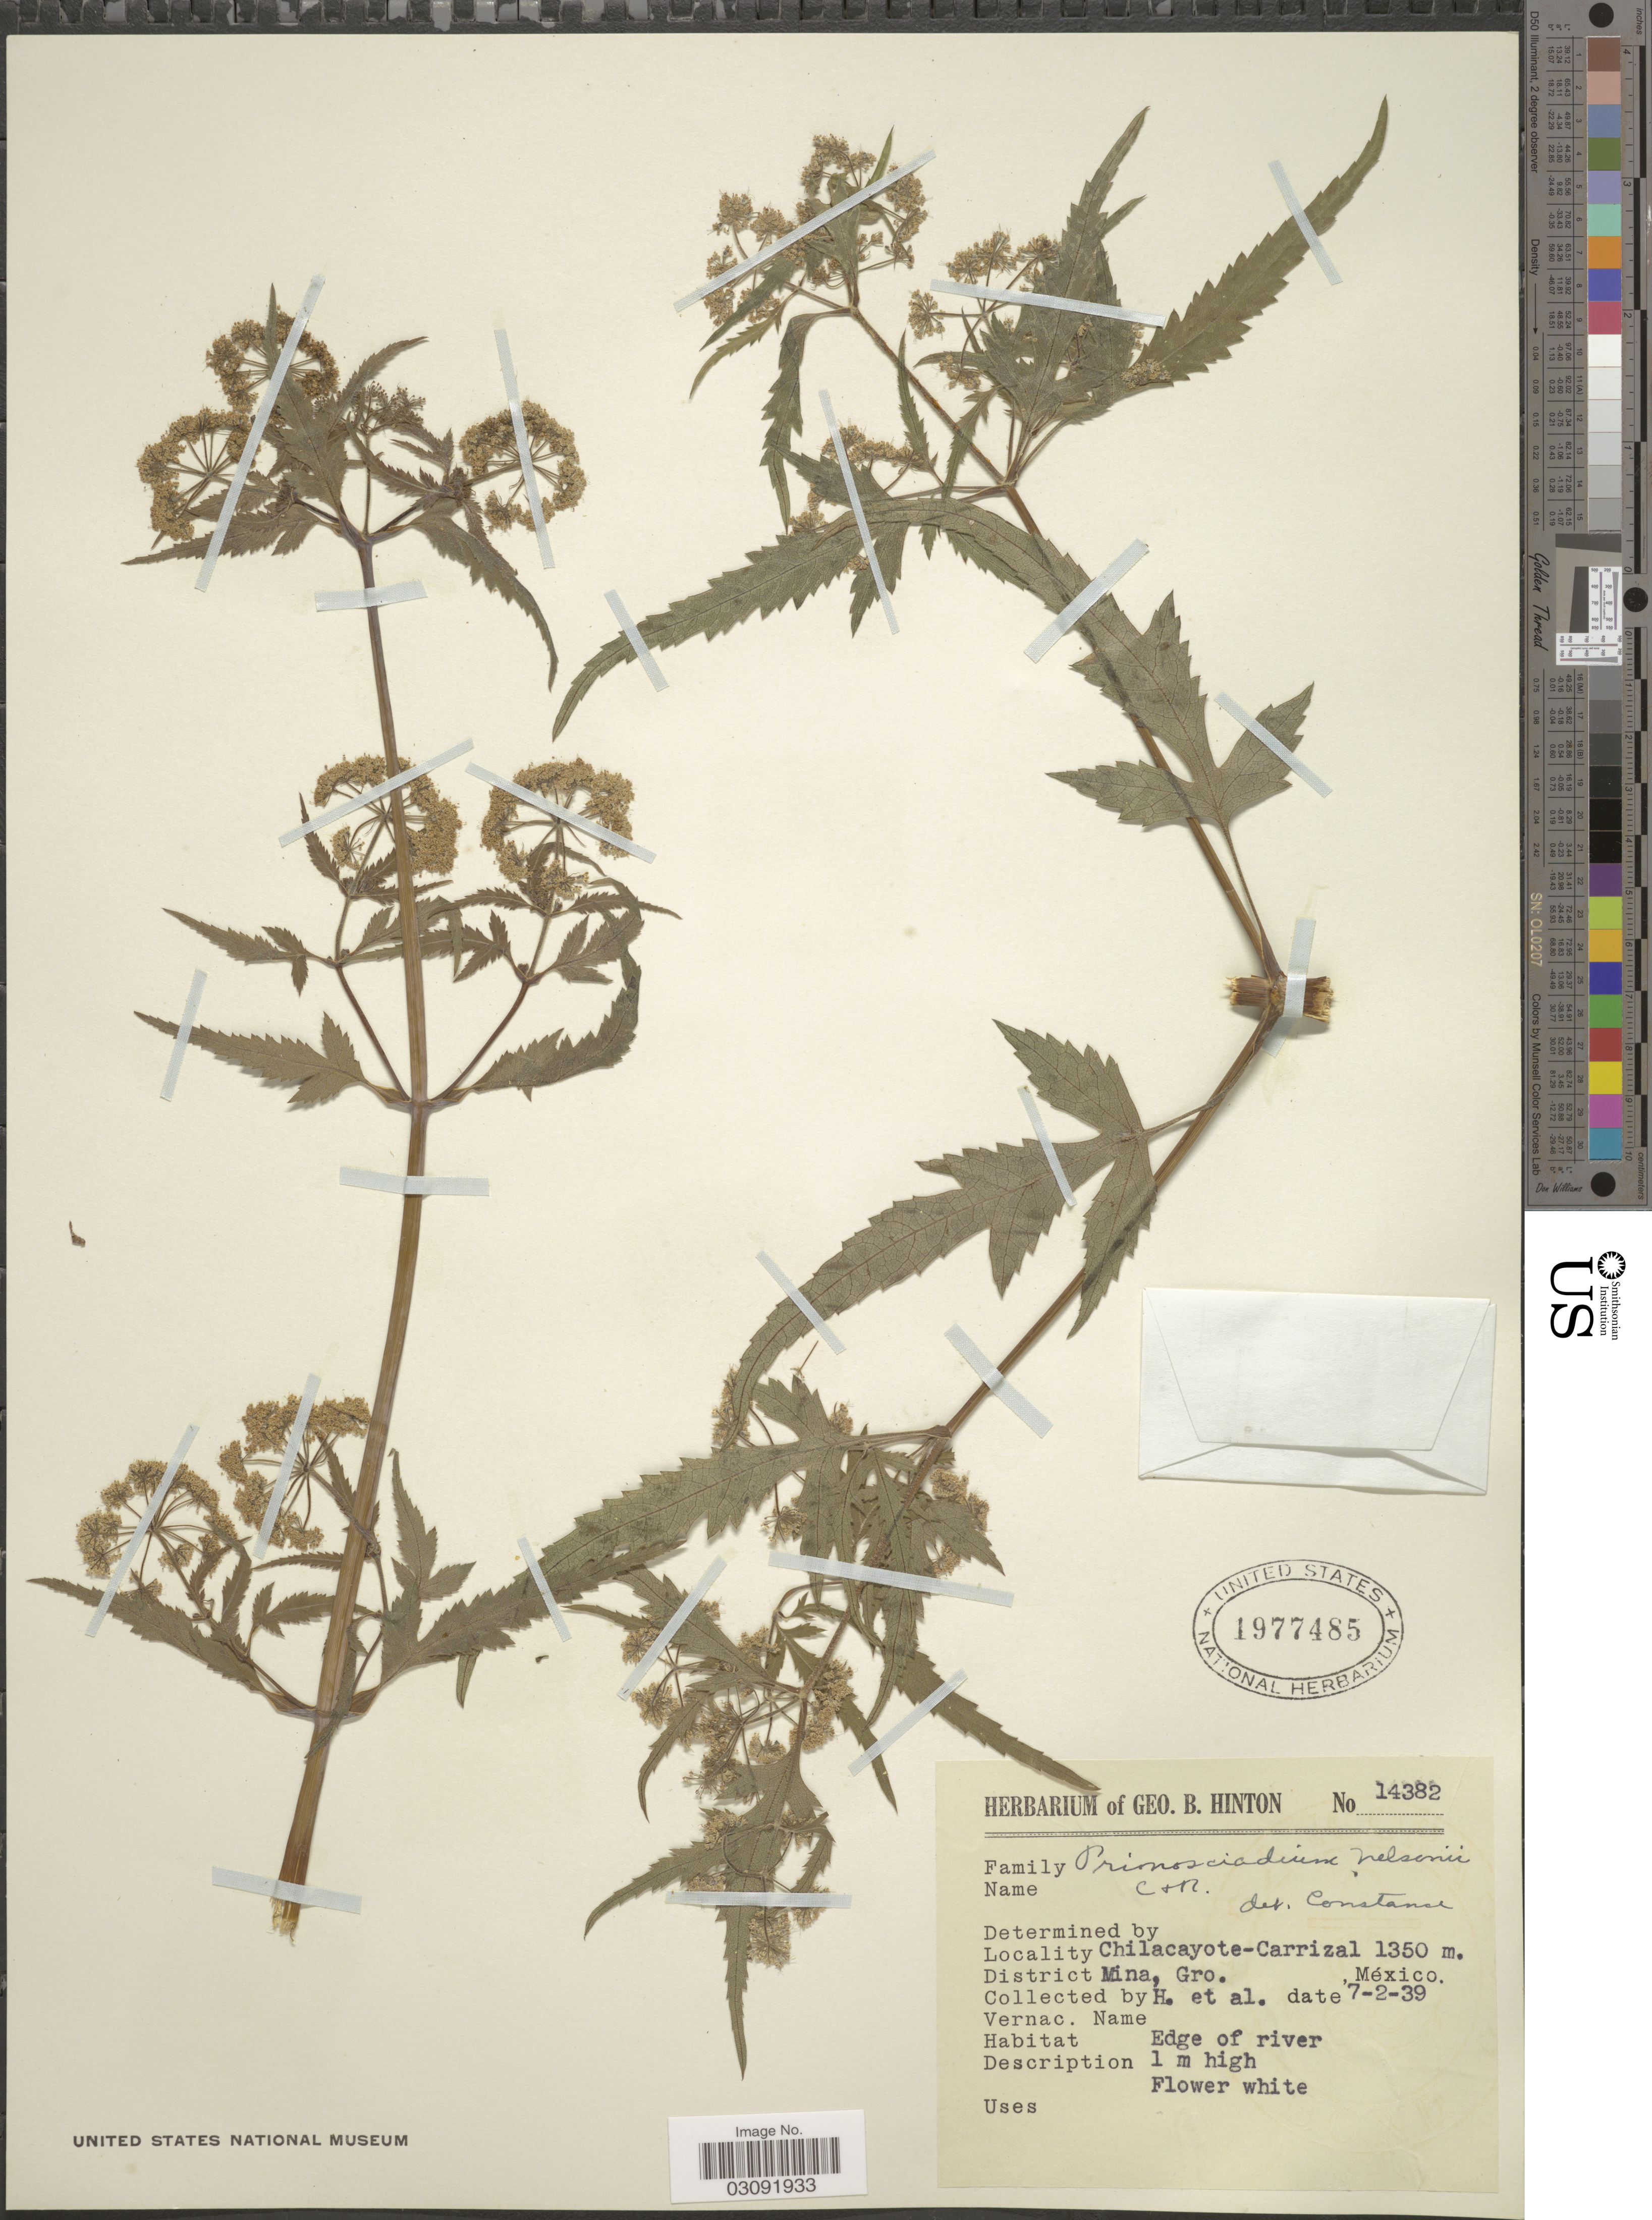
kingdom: Plantae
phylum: Tracheophyta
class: Magnoliopsida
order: Apiales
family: Apiaceae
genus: Prionosciadium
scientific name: Prionosciadium nelsonii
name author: J.M. Coult. & Rose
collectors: G. B. Hinton & et al.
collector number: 14382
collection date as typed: Transcribed d/m/y: 7/2/39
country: Mexico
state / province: Guerrero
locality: Chilacayote-Carrizal. District Mina, Gro.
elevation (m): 1350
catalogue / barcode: US 1977485